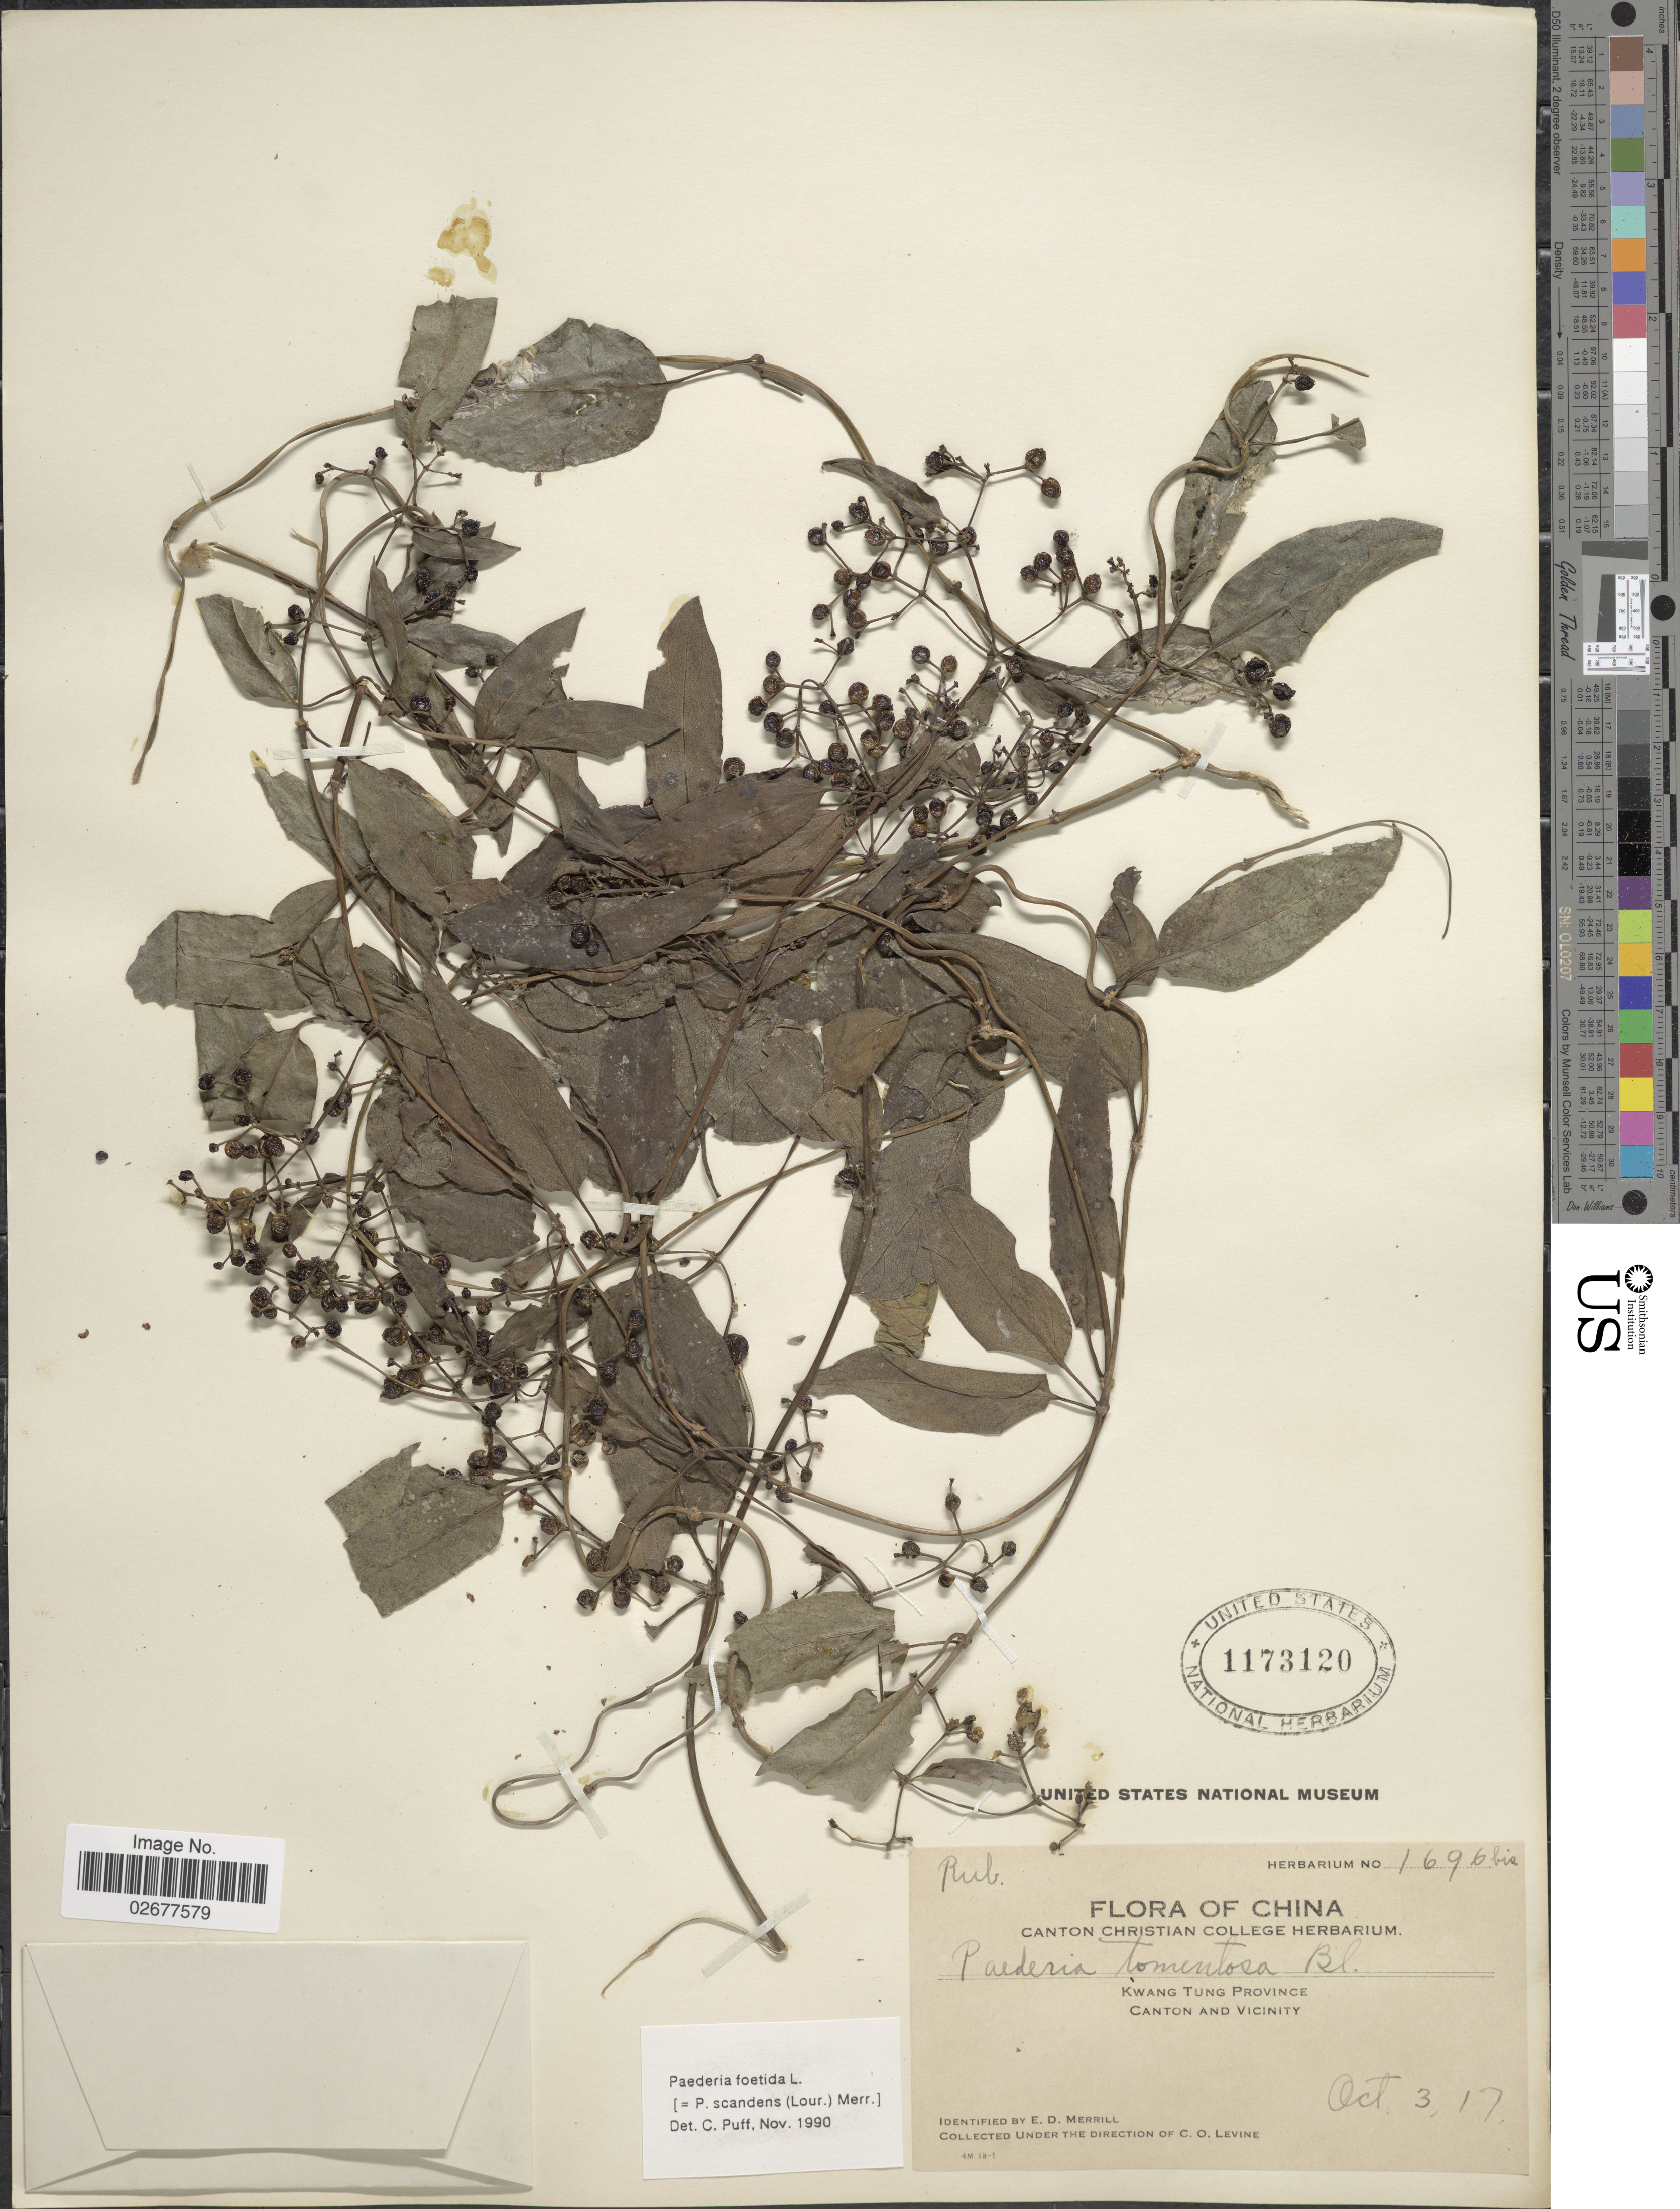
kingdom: Plantae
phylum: Tracheophyta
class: Magnoliopsida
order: Gentianales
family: Rubiaceae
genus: Paederia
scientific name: Paederia foetida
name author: Wall.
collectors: C. O. Levine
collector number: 1696bis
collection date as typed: Transcribed d/m/y: 3/10/17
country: China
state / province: Guangdong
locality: Kwang Tung Province. Canton and vicinity.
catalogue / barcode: US 1173120